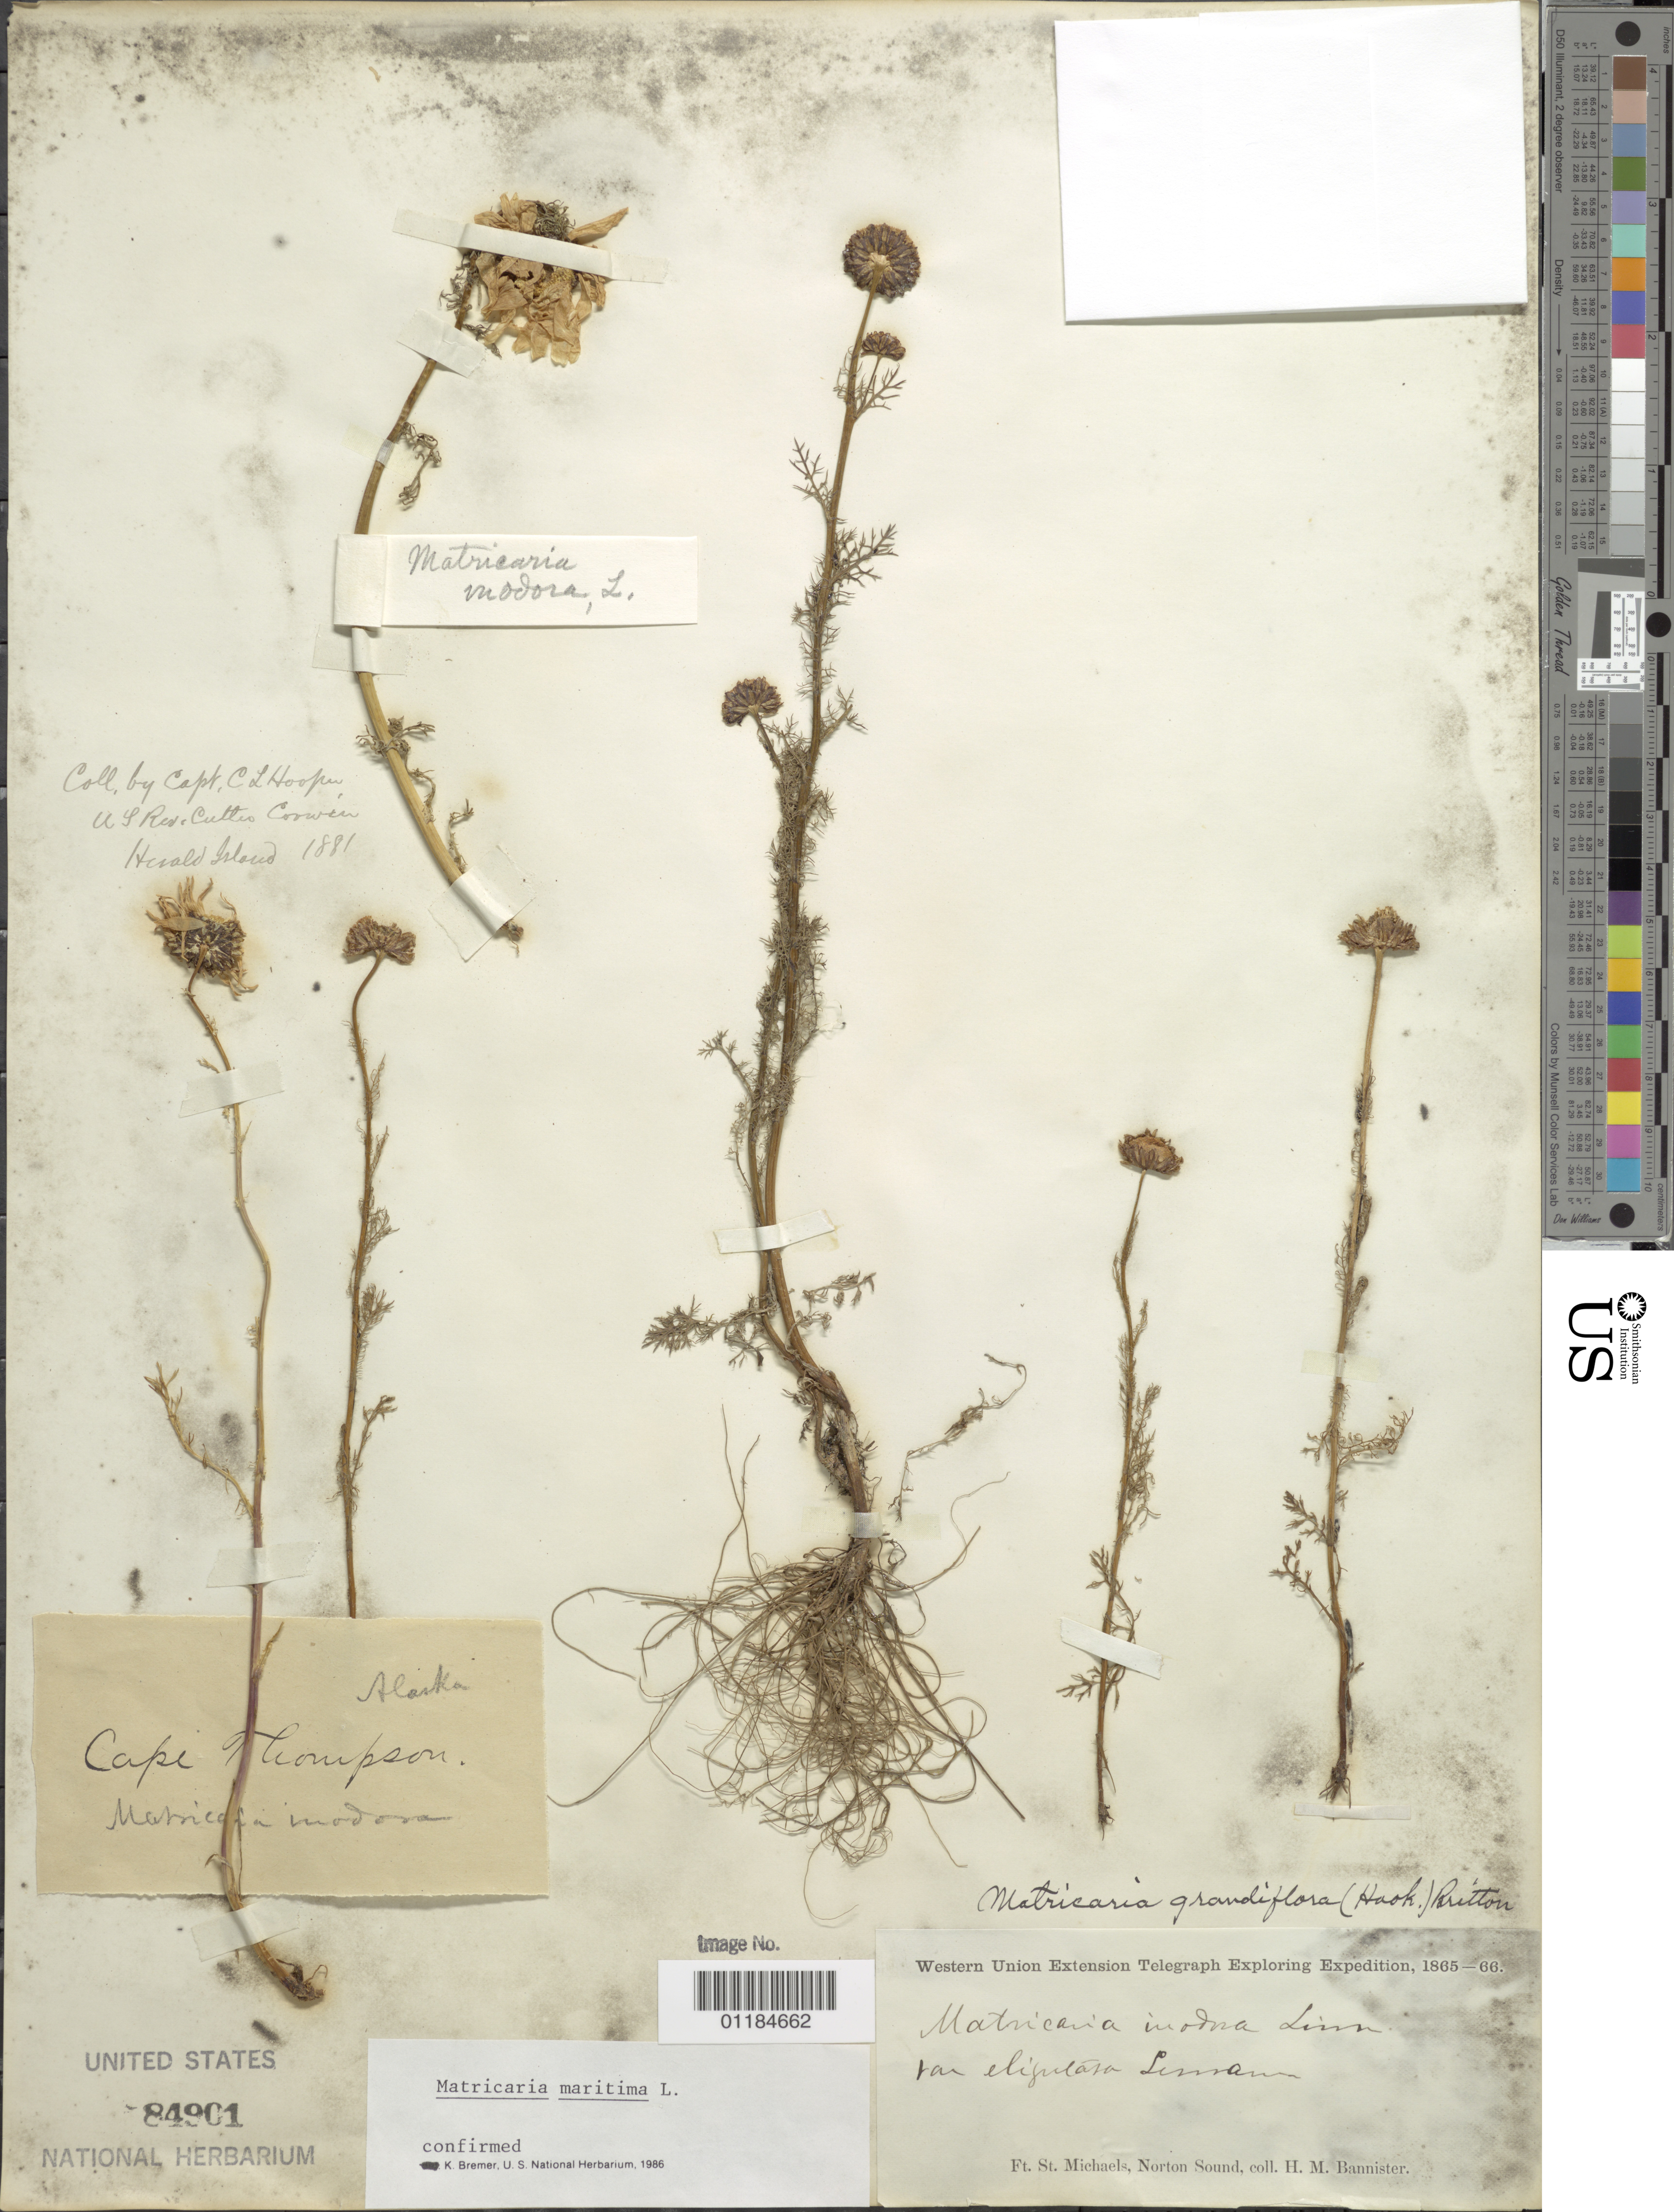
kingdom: Plantae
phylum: Tracheophyta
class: Magnoliopsida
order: Asterales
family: Asteraceae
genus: Tripleurospermum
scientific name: Tripleurospermum maritimum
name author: (L.) W.D.J. Koch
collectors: H. Bannister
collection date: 1865/1866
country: United States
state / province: Alaska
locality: Ft. St. Michaels, Norton Sound.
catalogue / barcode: US 84901